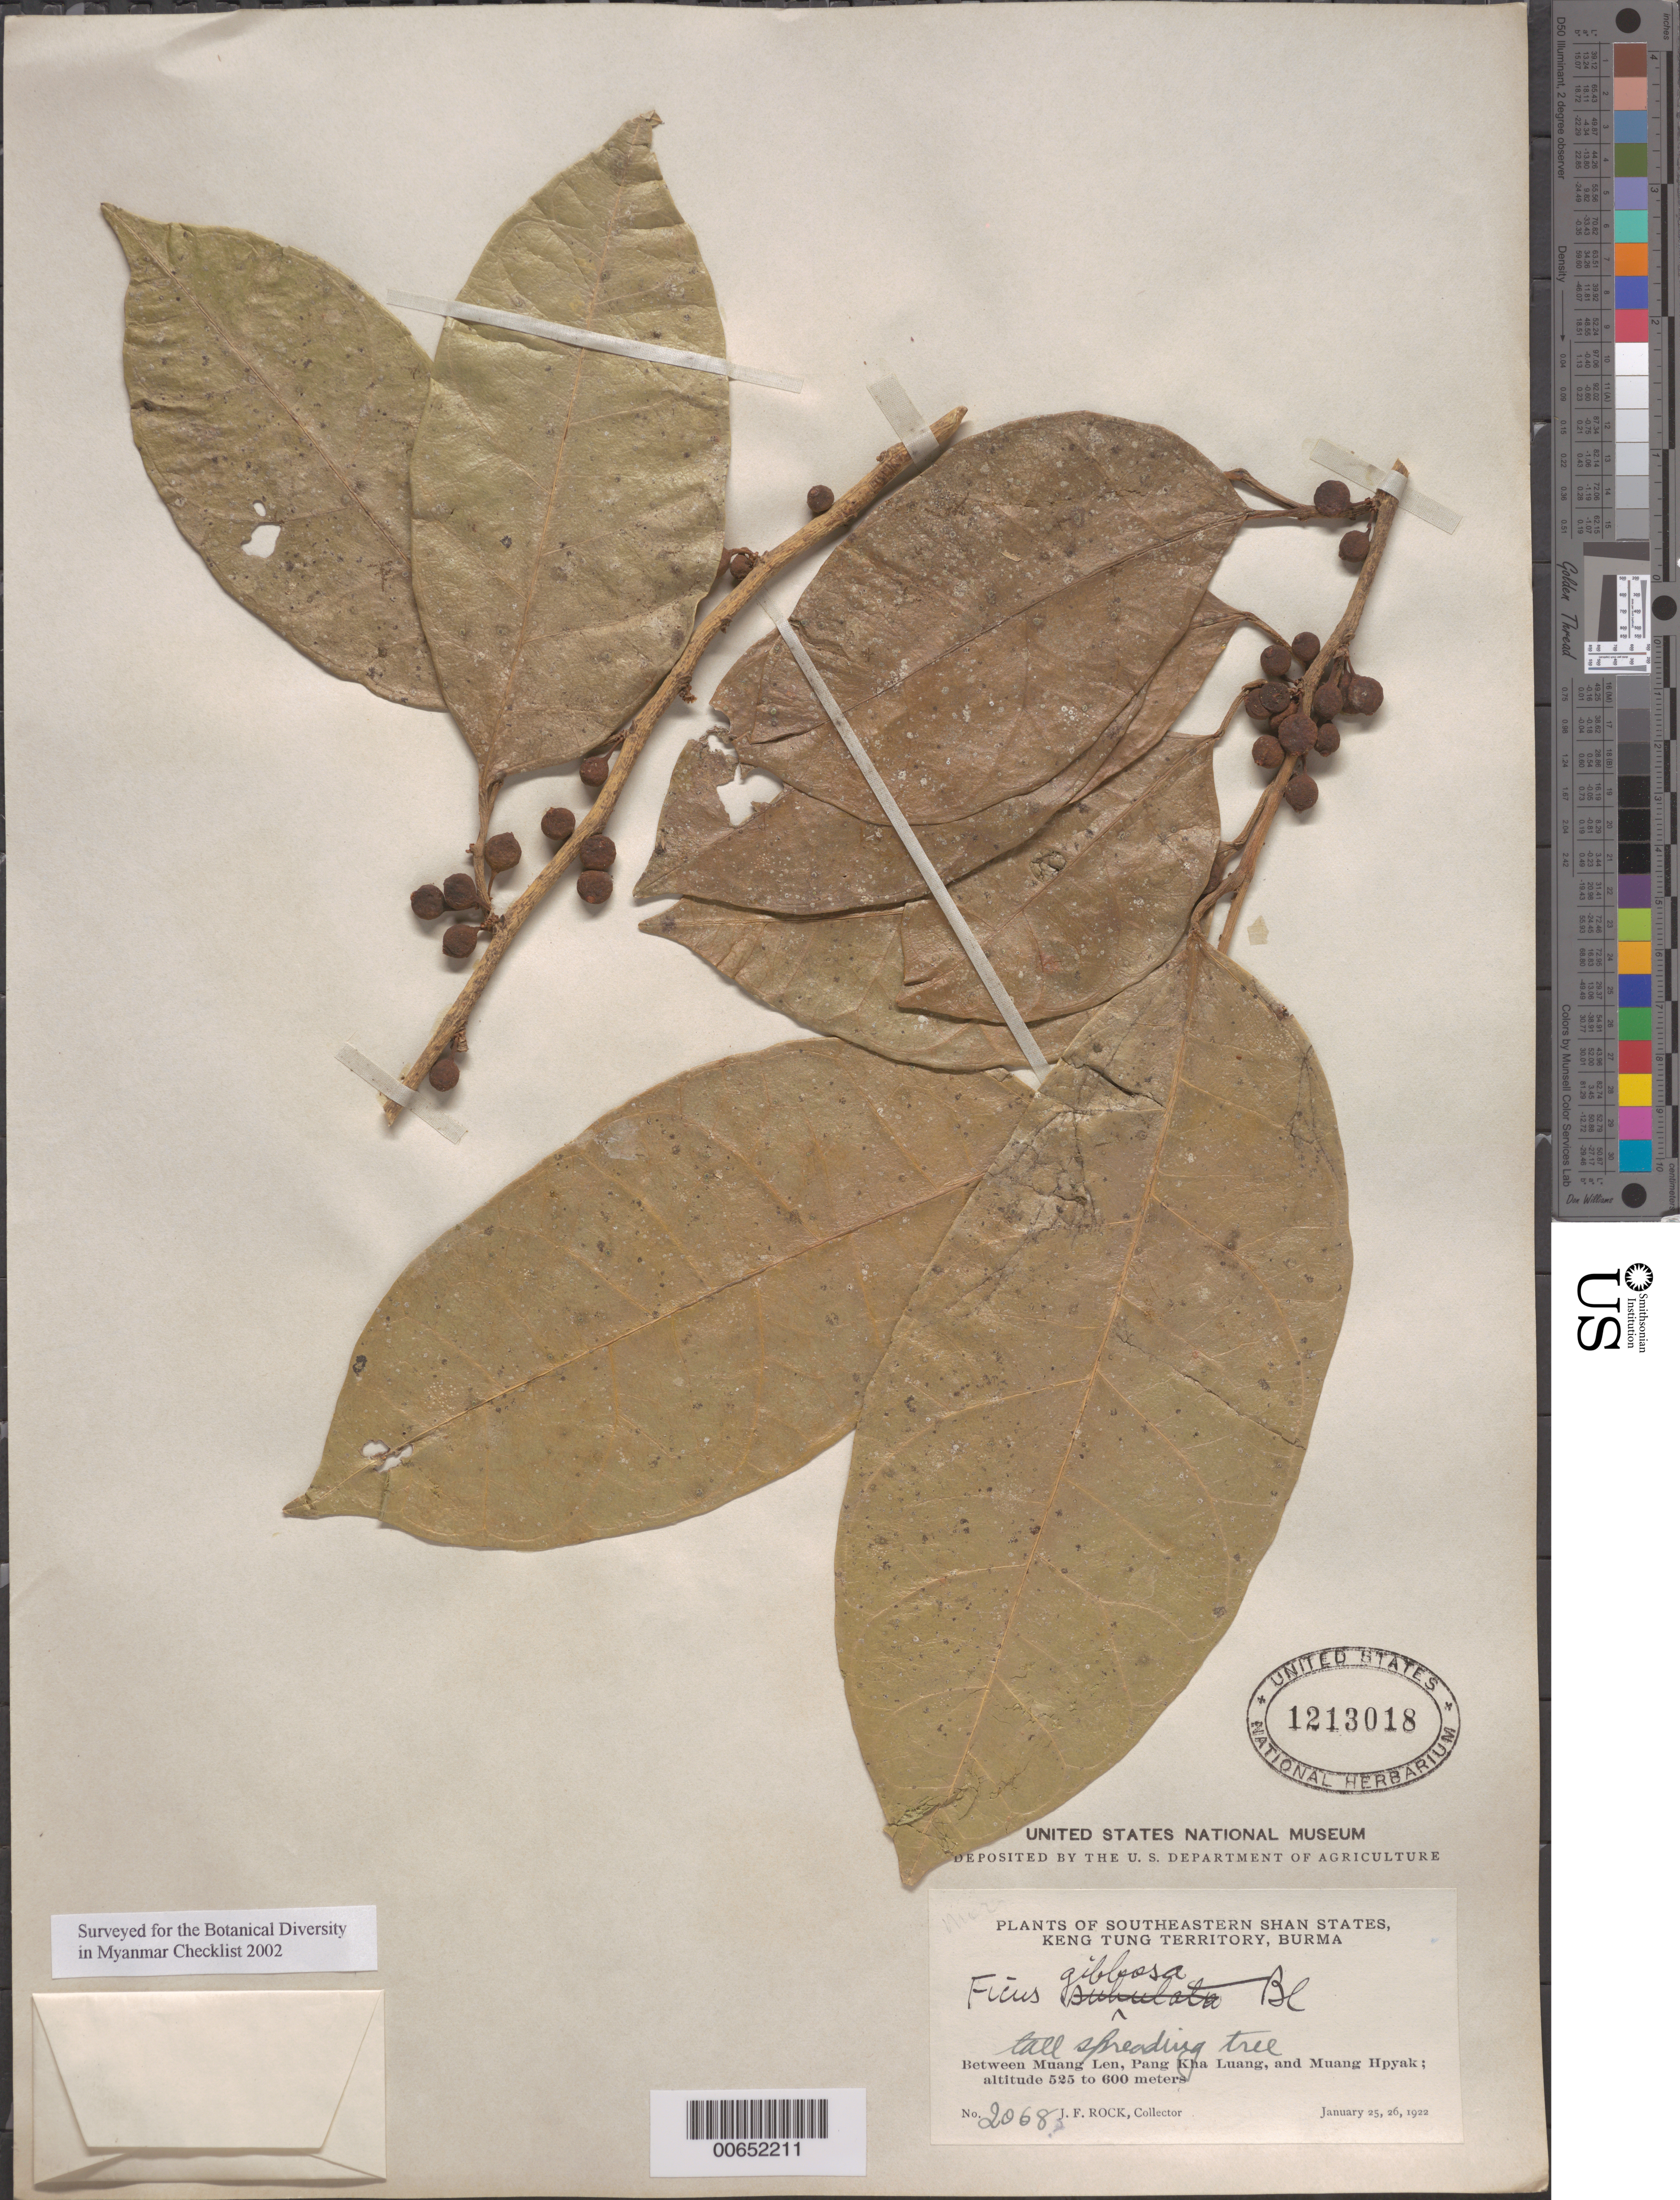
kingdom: Plantae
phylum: Tracheophyta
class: Magnoliopsida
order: Rosales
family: Moraceae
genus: Ficus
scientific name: Ficus gibbosa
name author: DC.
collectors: J. F. Rock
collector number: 2068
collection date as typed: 25 Jan 1922 and 26 Jan 1922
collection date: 1922-01-25,1922-01-26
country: Myanmar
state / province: Shan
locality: Keng Tung Territory, between Muang Leu, Pang Kha Luang and Muang Hpyak.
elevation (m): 525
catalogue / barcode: US 1213018